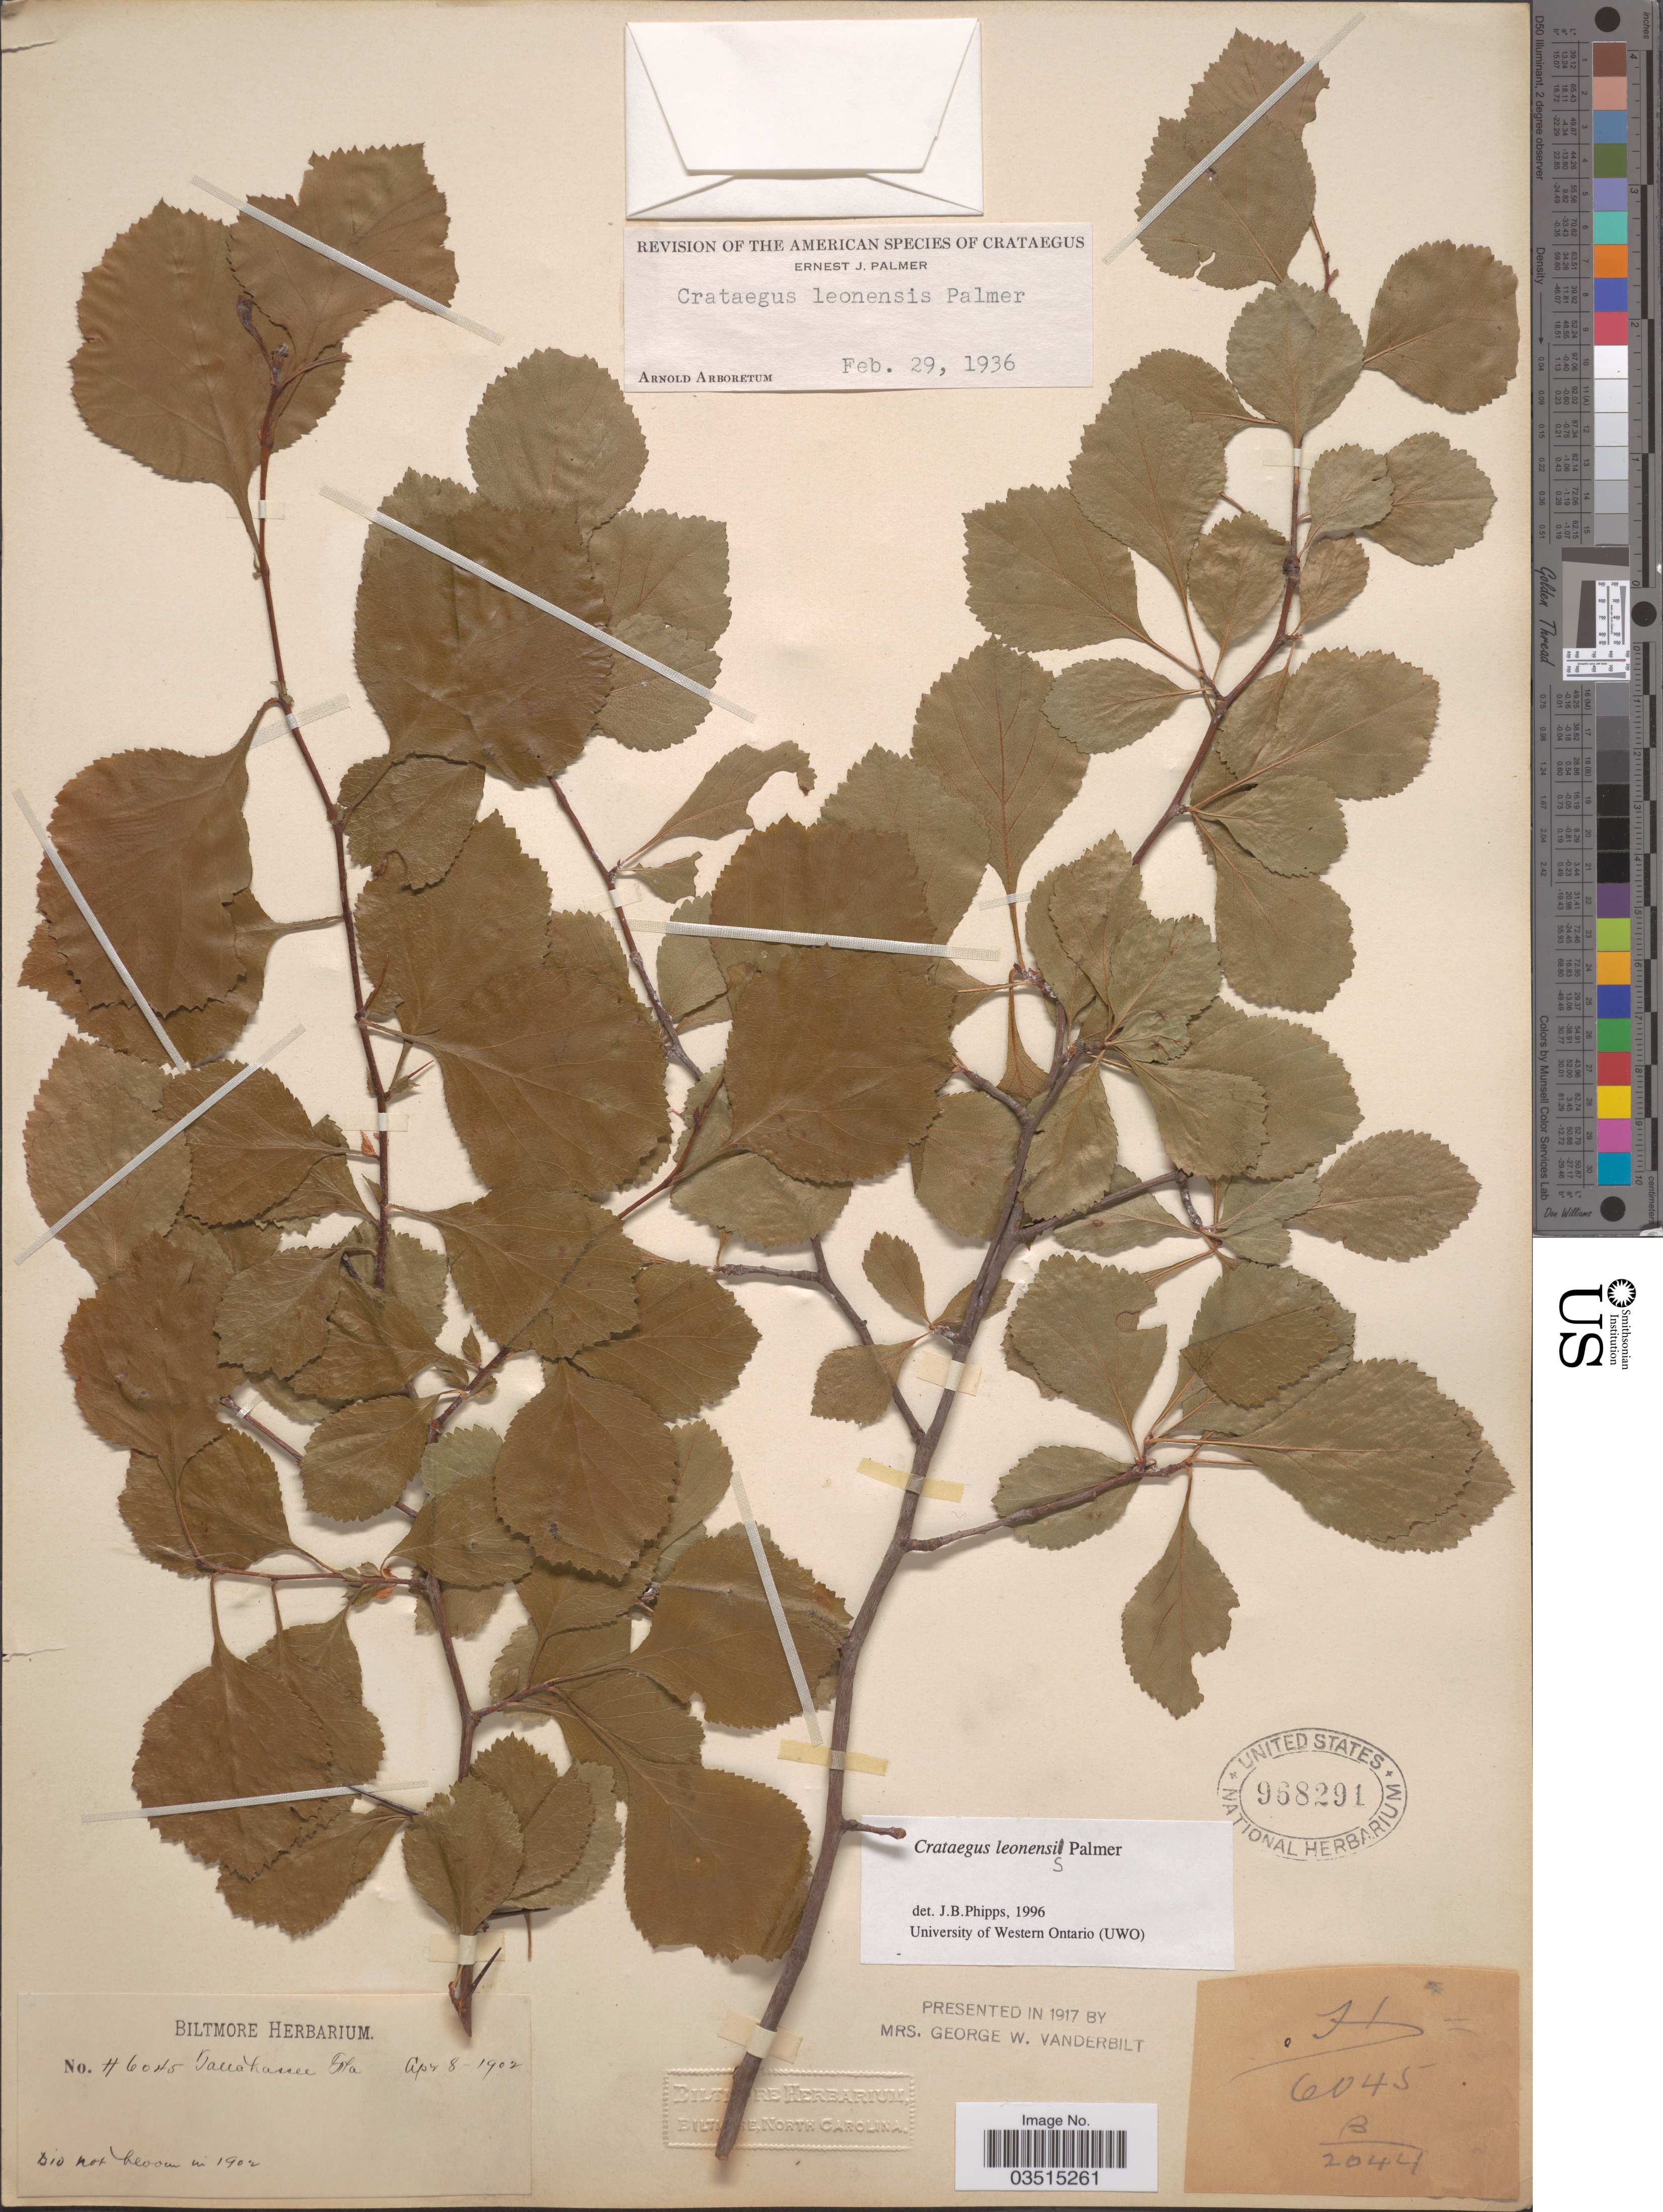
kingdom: Plantae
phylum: Tracheophyta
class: Magnoliopsida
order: Rosales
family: Rosaceae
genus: Crataegus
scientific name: Crataegus leonensis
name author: E.J. Palmer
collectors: ex herb. Biltmore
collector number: H6045=B/2044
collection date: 1902-04-08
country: United States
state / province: Florida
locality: Tallahassee.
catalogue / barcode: US 968291